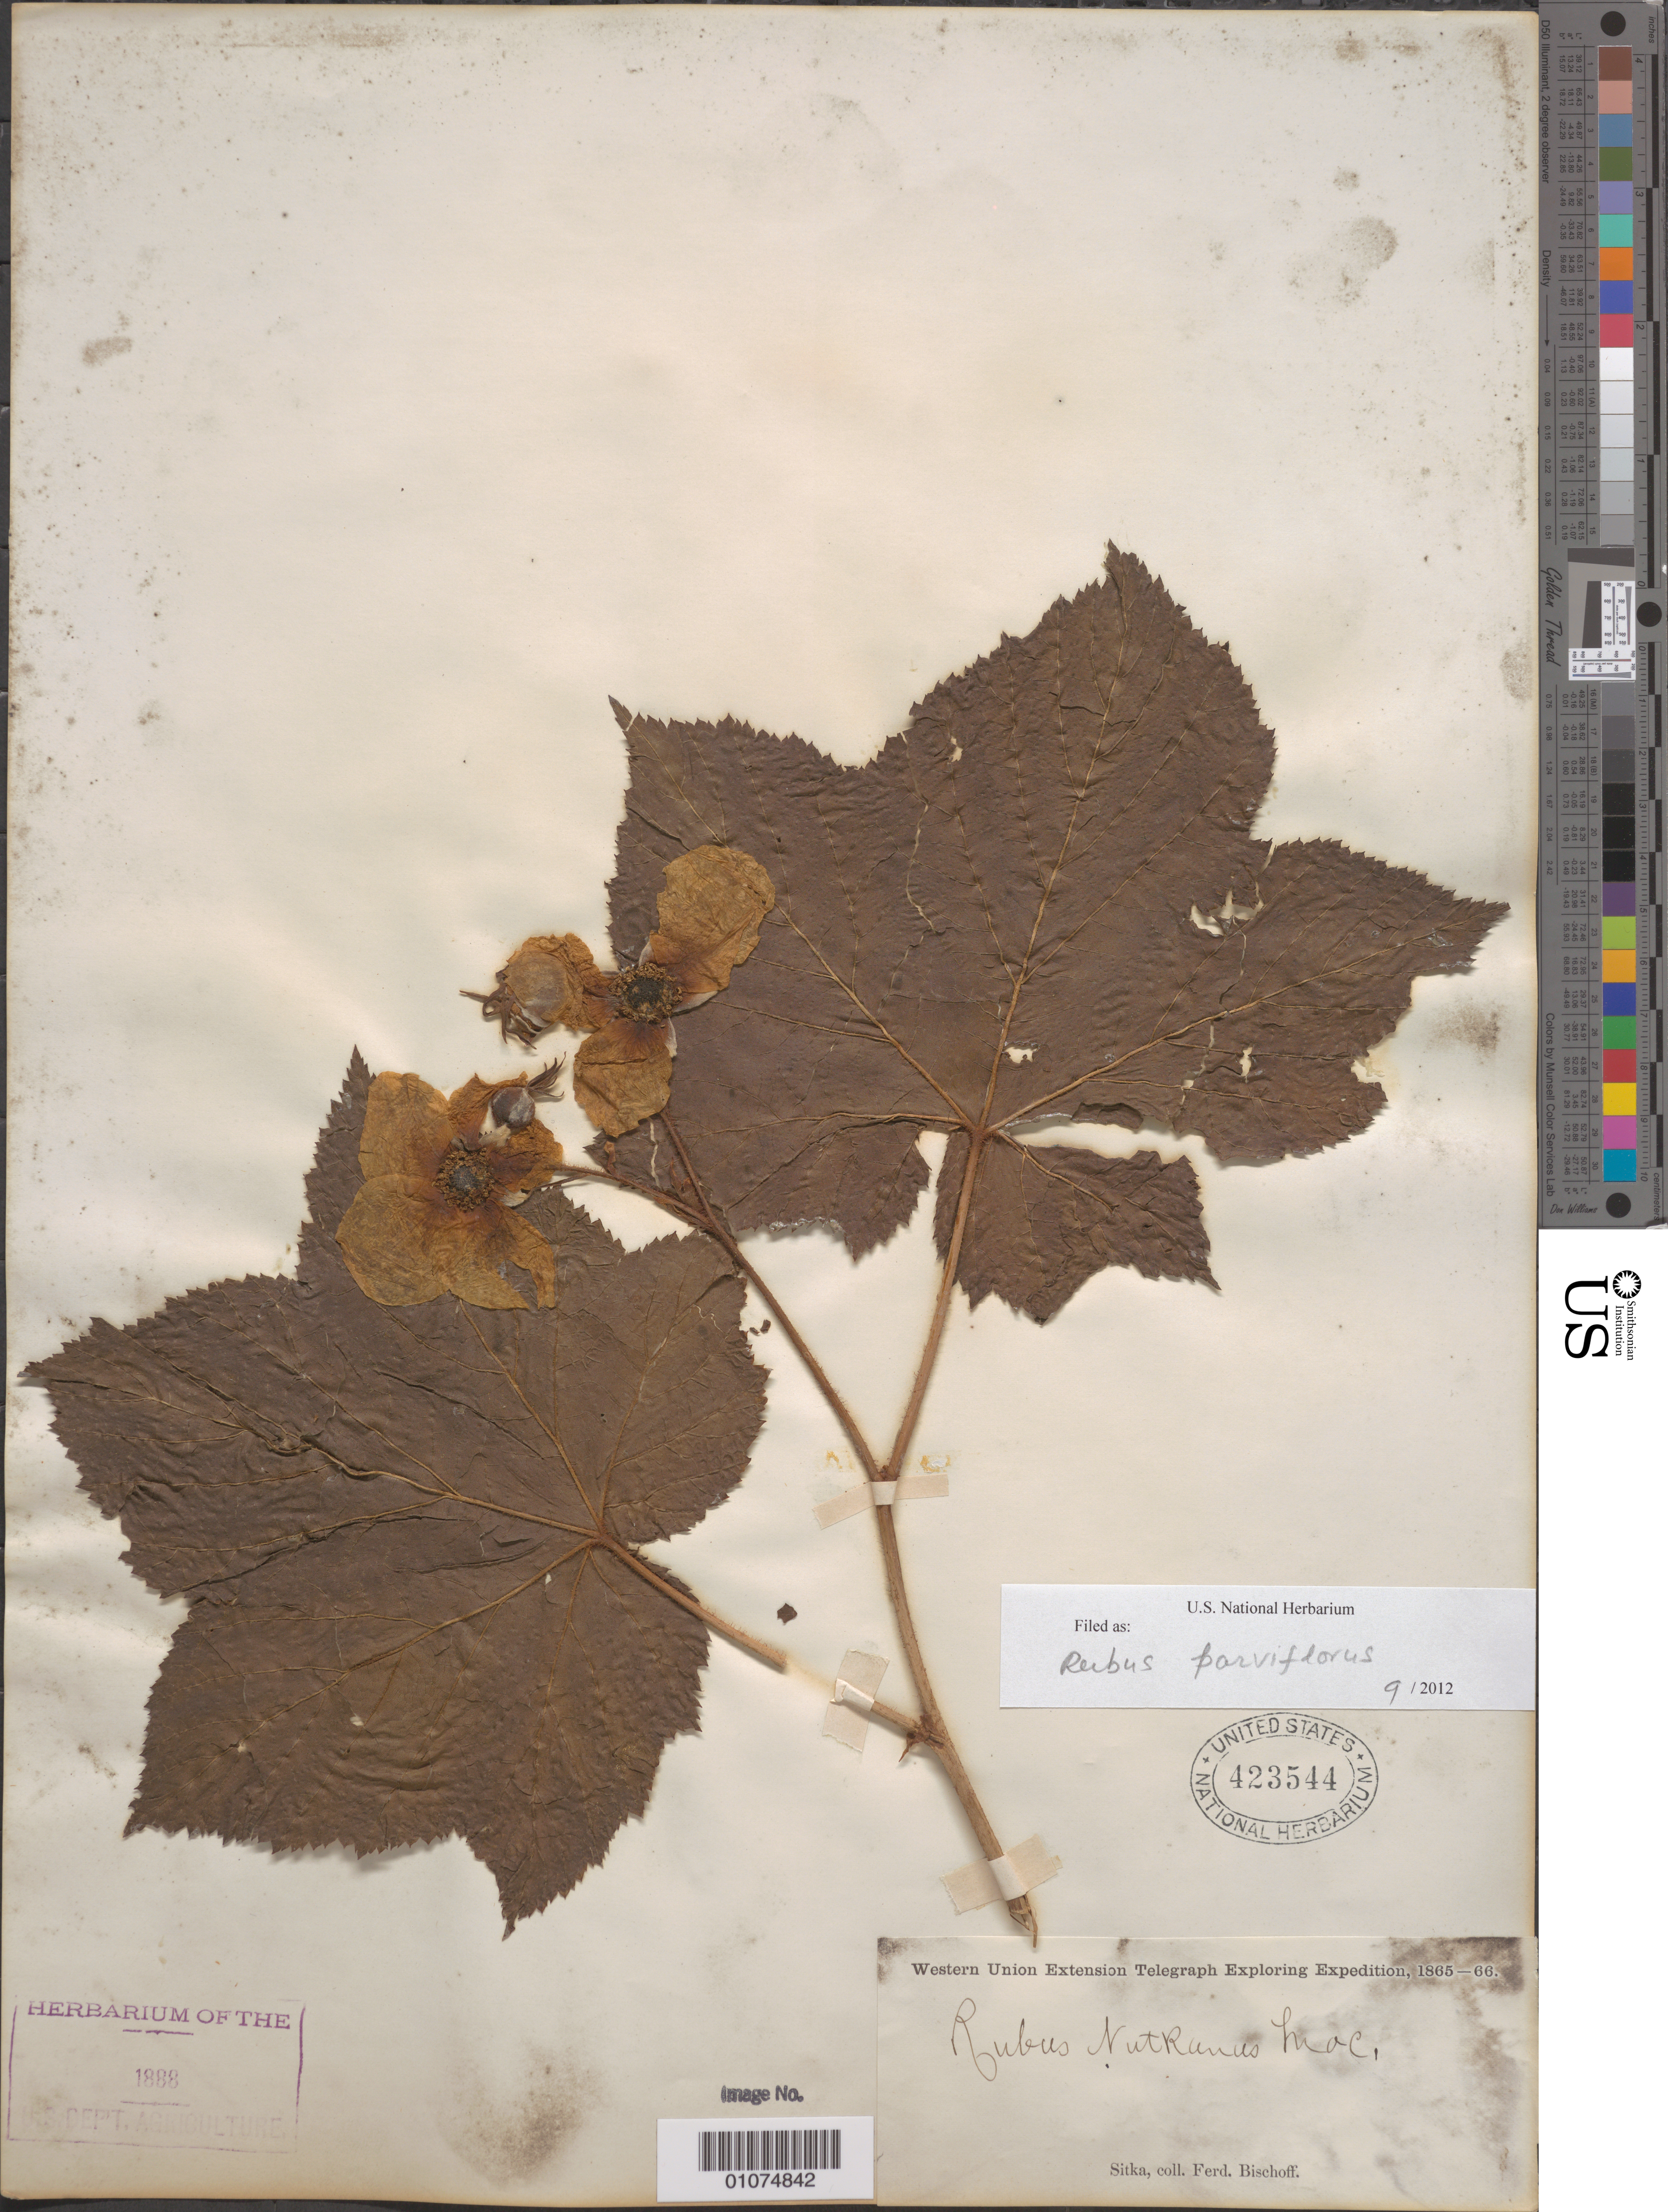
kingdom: Plantae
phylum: Tracheophyta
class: Magnoliopsida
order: Rosales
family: Rosaceae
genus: Rubus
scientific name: Rubus parviflorus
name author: Nutt.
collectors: F. Bischoff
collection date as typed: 1865 to -- --- 1866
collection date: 1865/1866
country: United States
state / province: Alaska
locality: Sitka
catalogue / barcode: US 423544